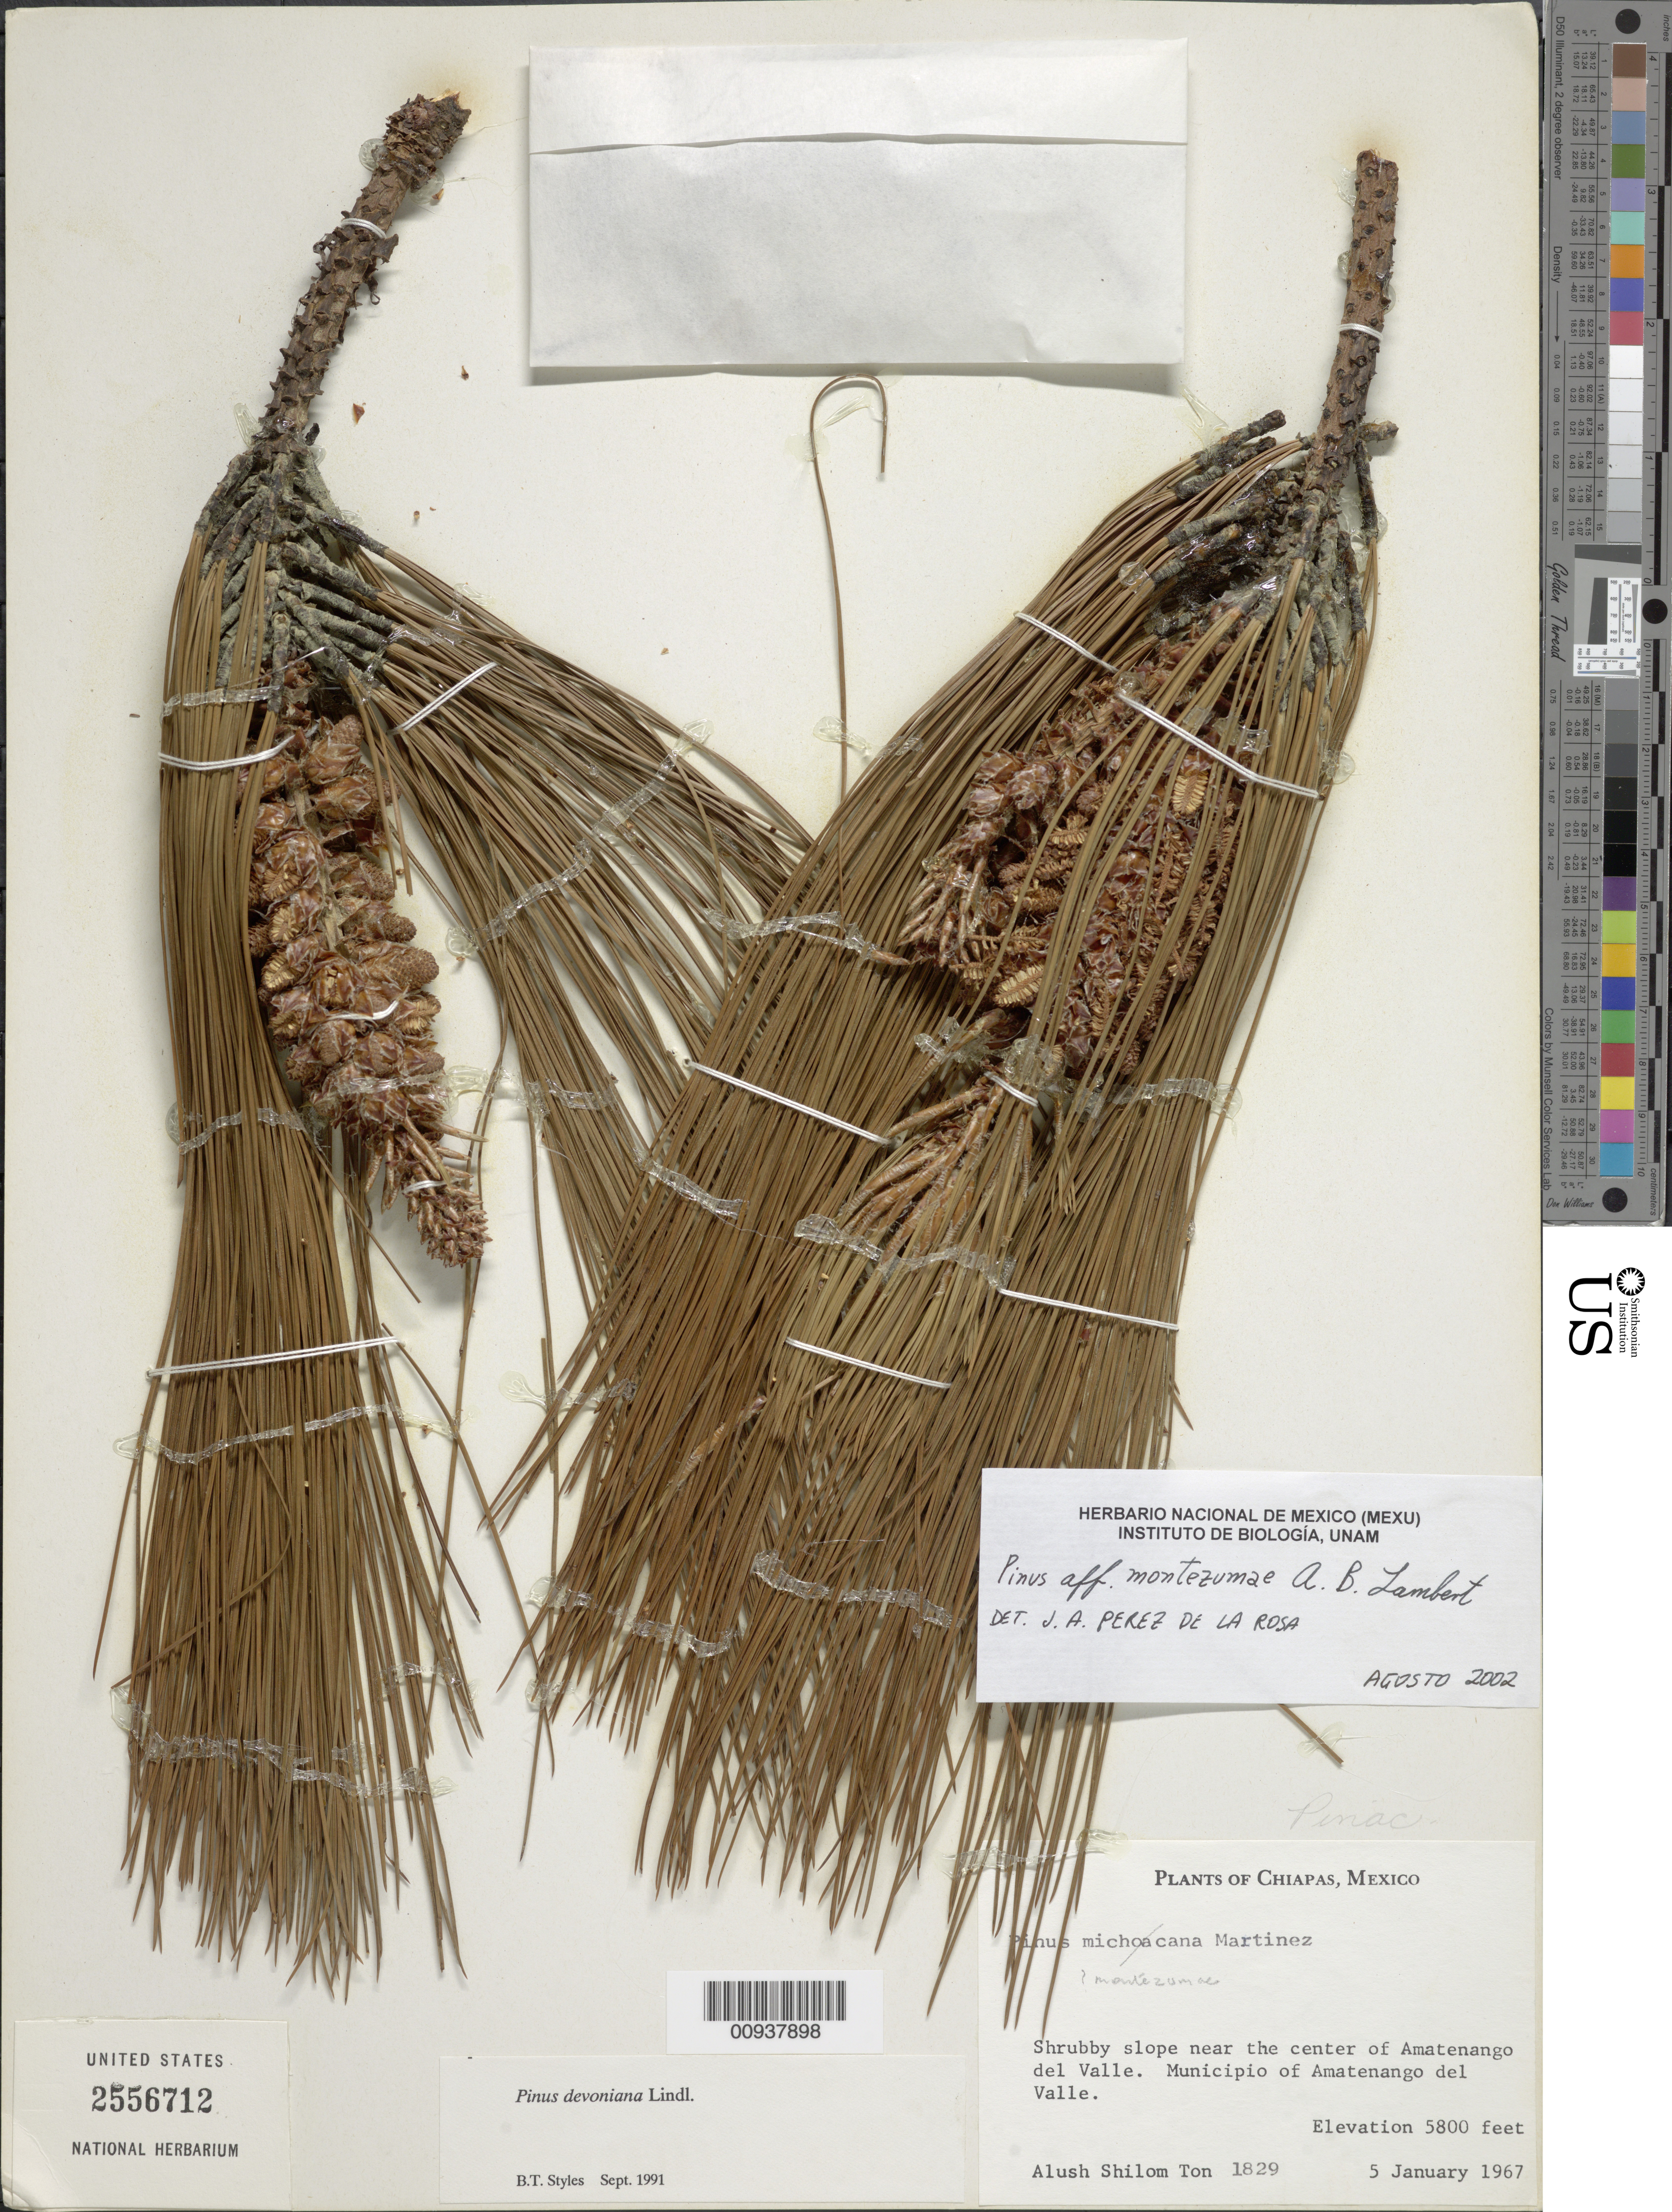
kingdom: Plantae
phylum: Tracheophyta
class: Pinopsida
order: Pinales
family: Pinaceae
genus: Pinus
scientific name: Pinus montezumae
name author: Lamb.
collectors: A. Shilom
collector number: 1829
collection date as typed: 05 Jan 1967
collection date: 1967-01-05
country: Mexico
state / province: Chiapas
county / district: Amatenango del Valle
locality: Near the center of Amatenango del Valle.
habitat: Shrubby slope.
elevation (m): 1768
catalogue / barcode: US 2556712